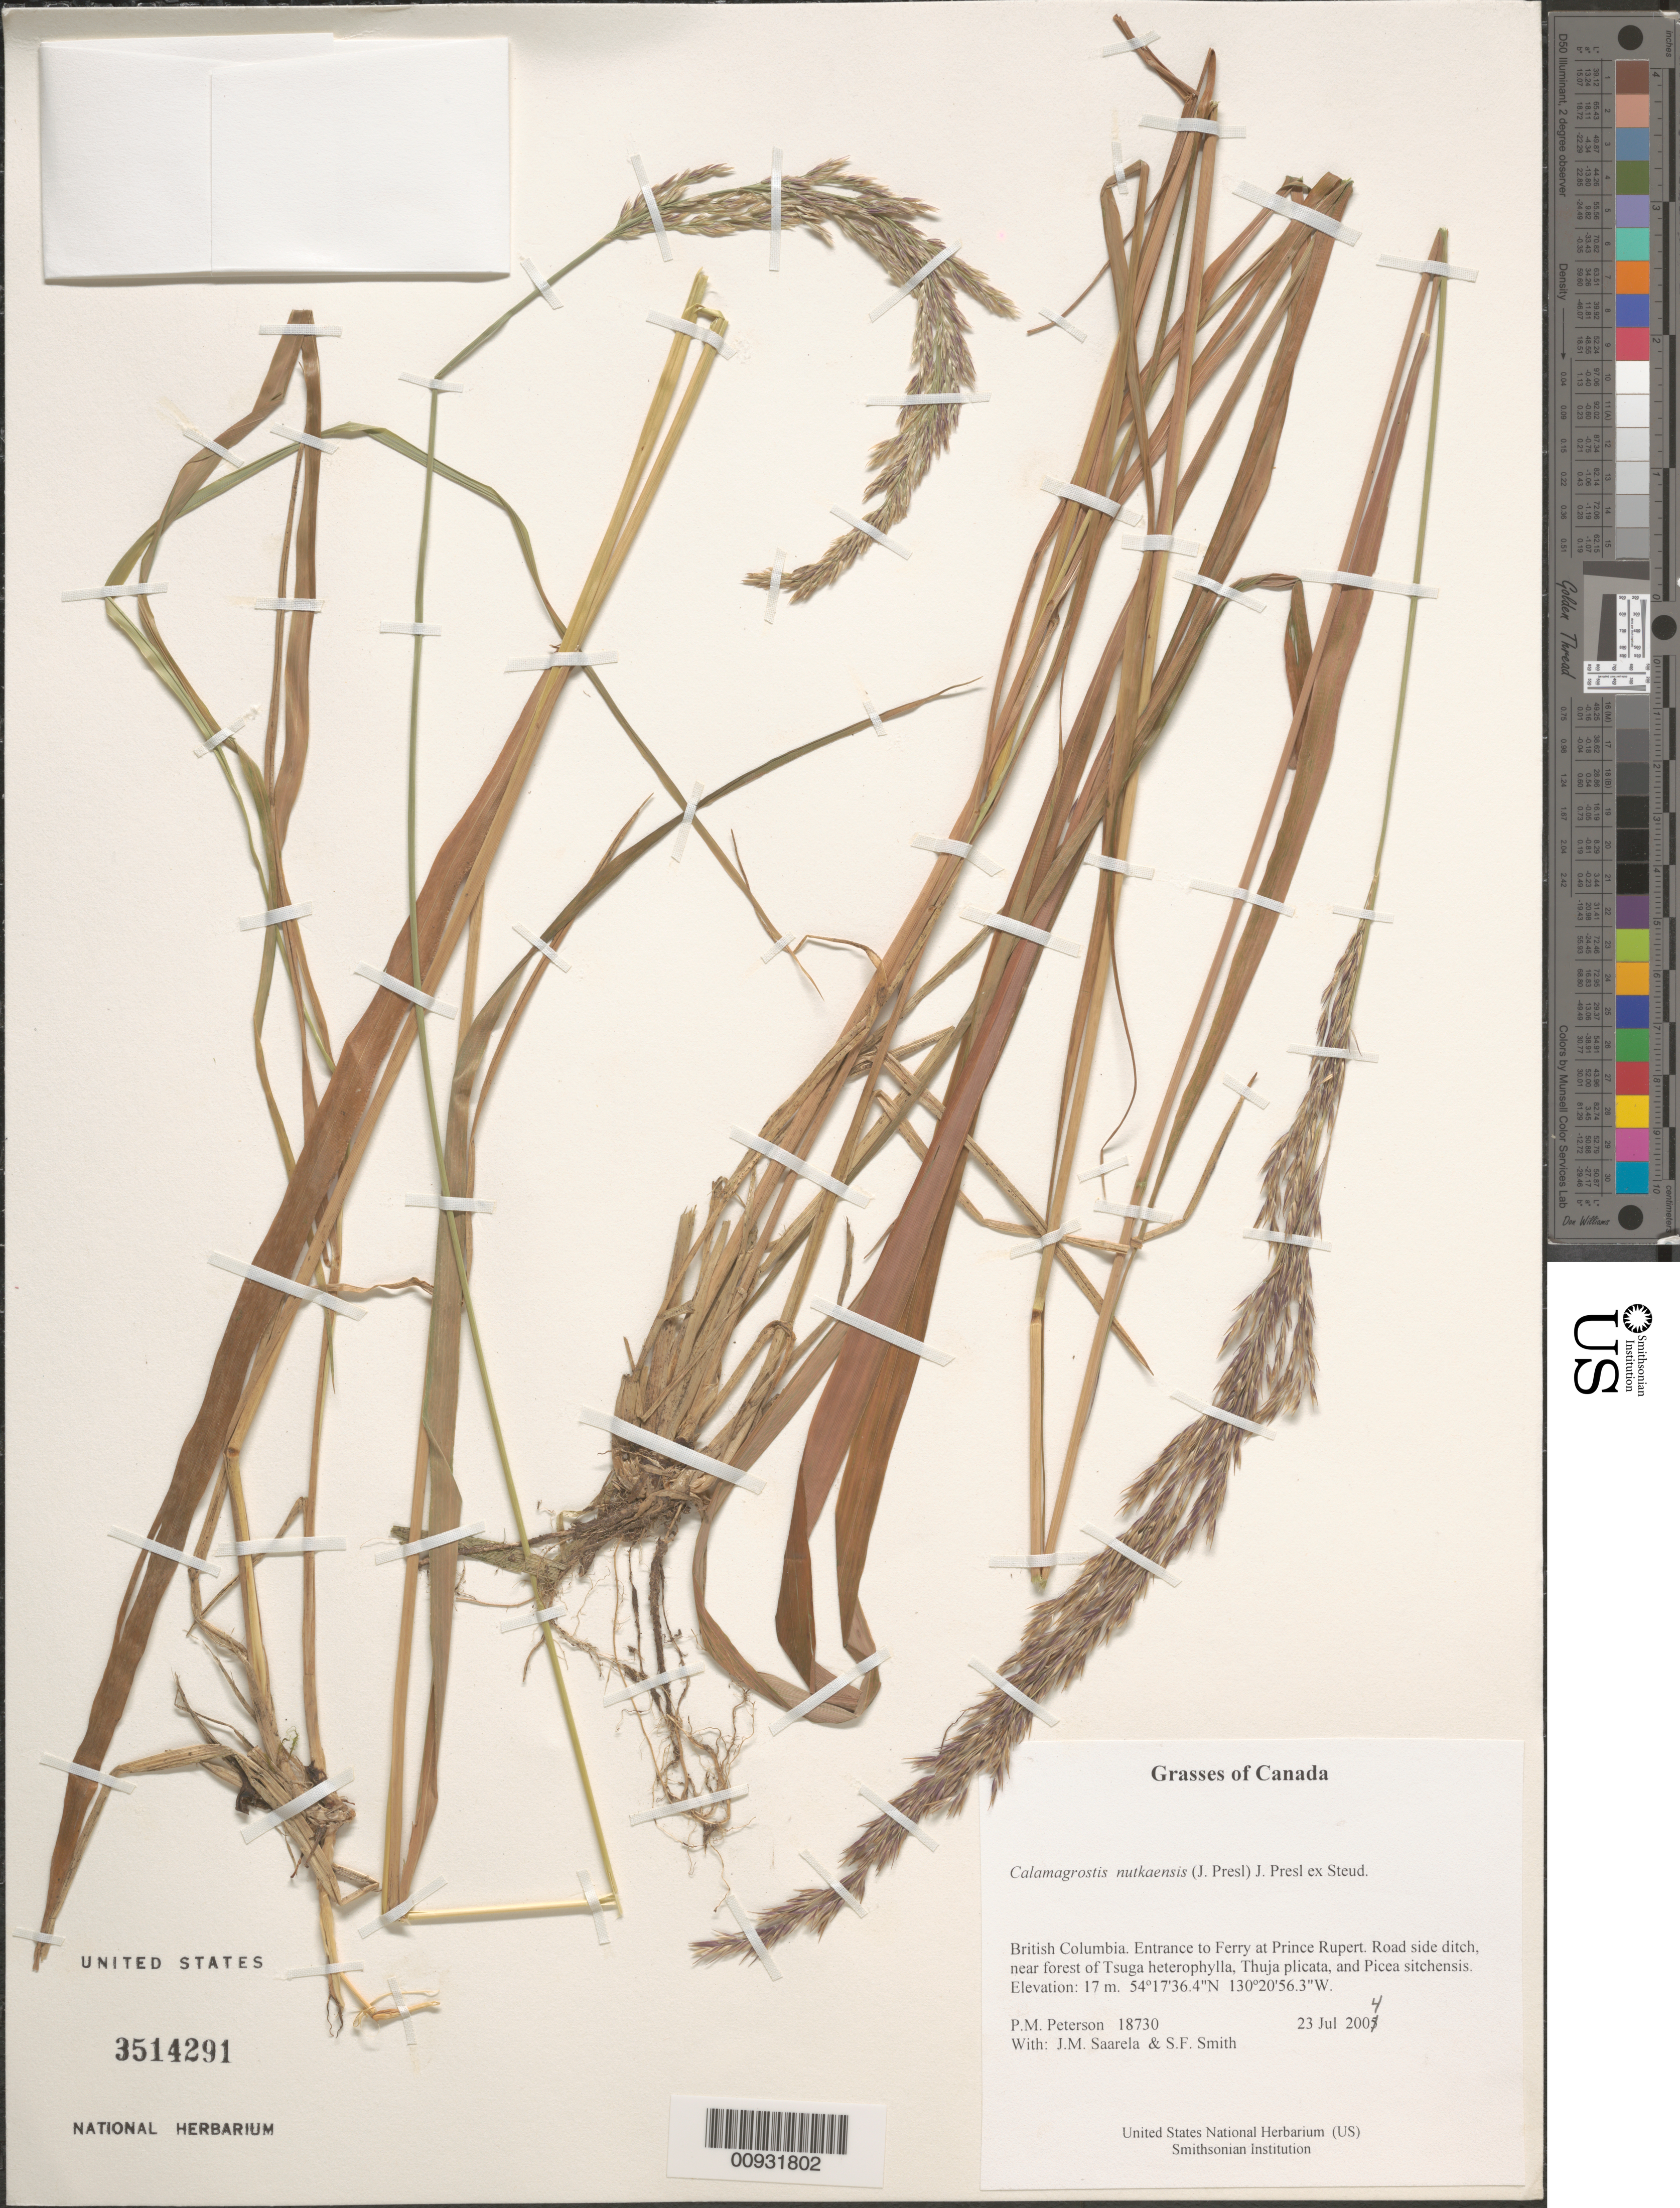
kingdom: Plantae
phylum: Tracheophyta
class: Liliopsida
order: Poales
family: Poaceae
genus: Calamagrostis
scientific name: Calamagrostis nutkaensis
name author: (J. Presl) J. Presl ex Steud.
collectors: P. M. Peterson, J. Saarela & S.F. Smith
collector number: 18730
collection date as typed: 23 Jul 2004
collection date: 2004-07-23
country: Canada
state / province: British Columbia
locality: Entrance to Ferry at Prince Rupert. Road side ditch, near forest of Tsuga heterophylla, Thuja plicata, and Picea sitchensis.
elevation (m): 17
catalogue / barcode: US 3514291